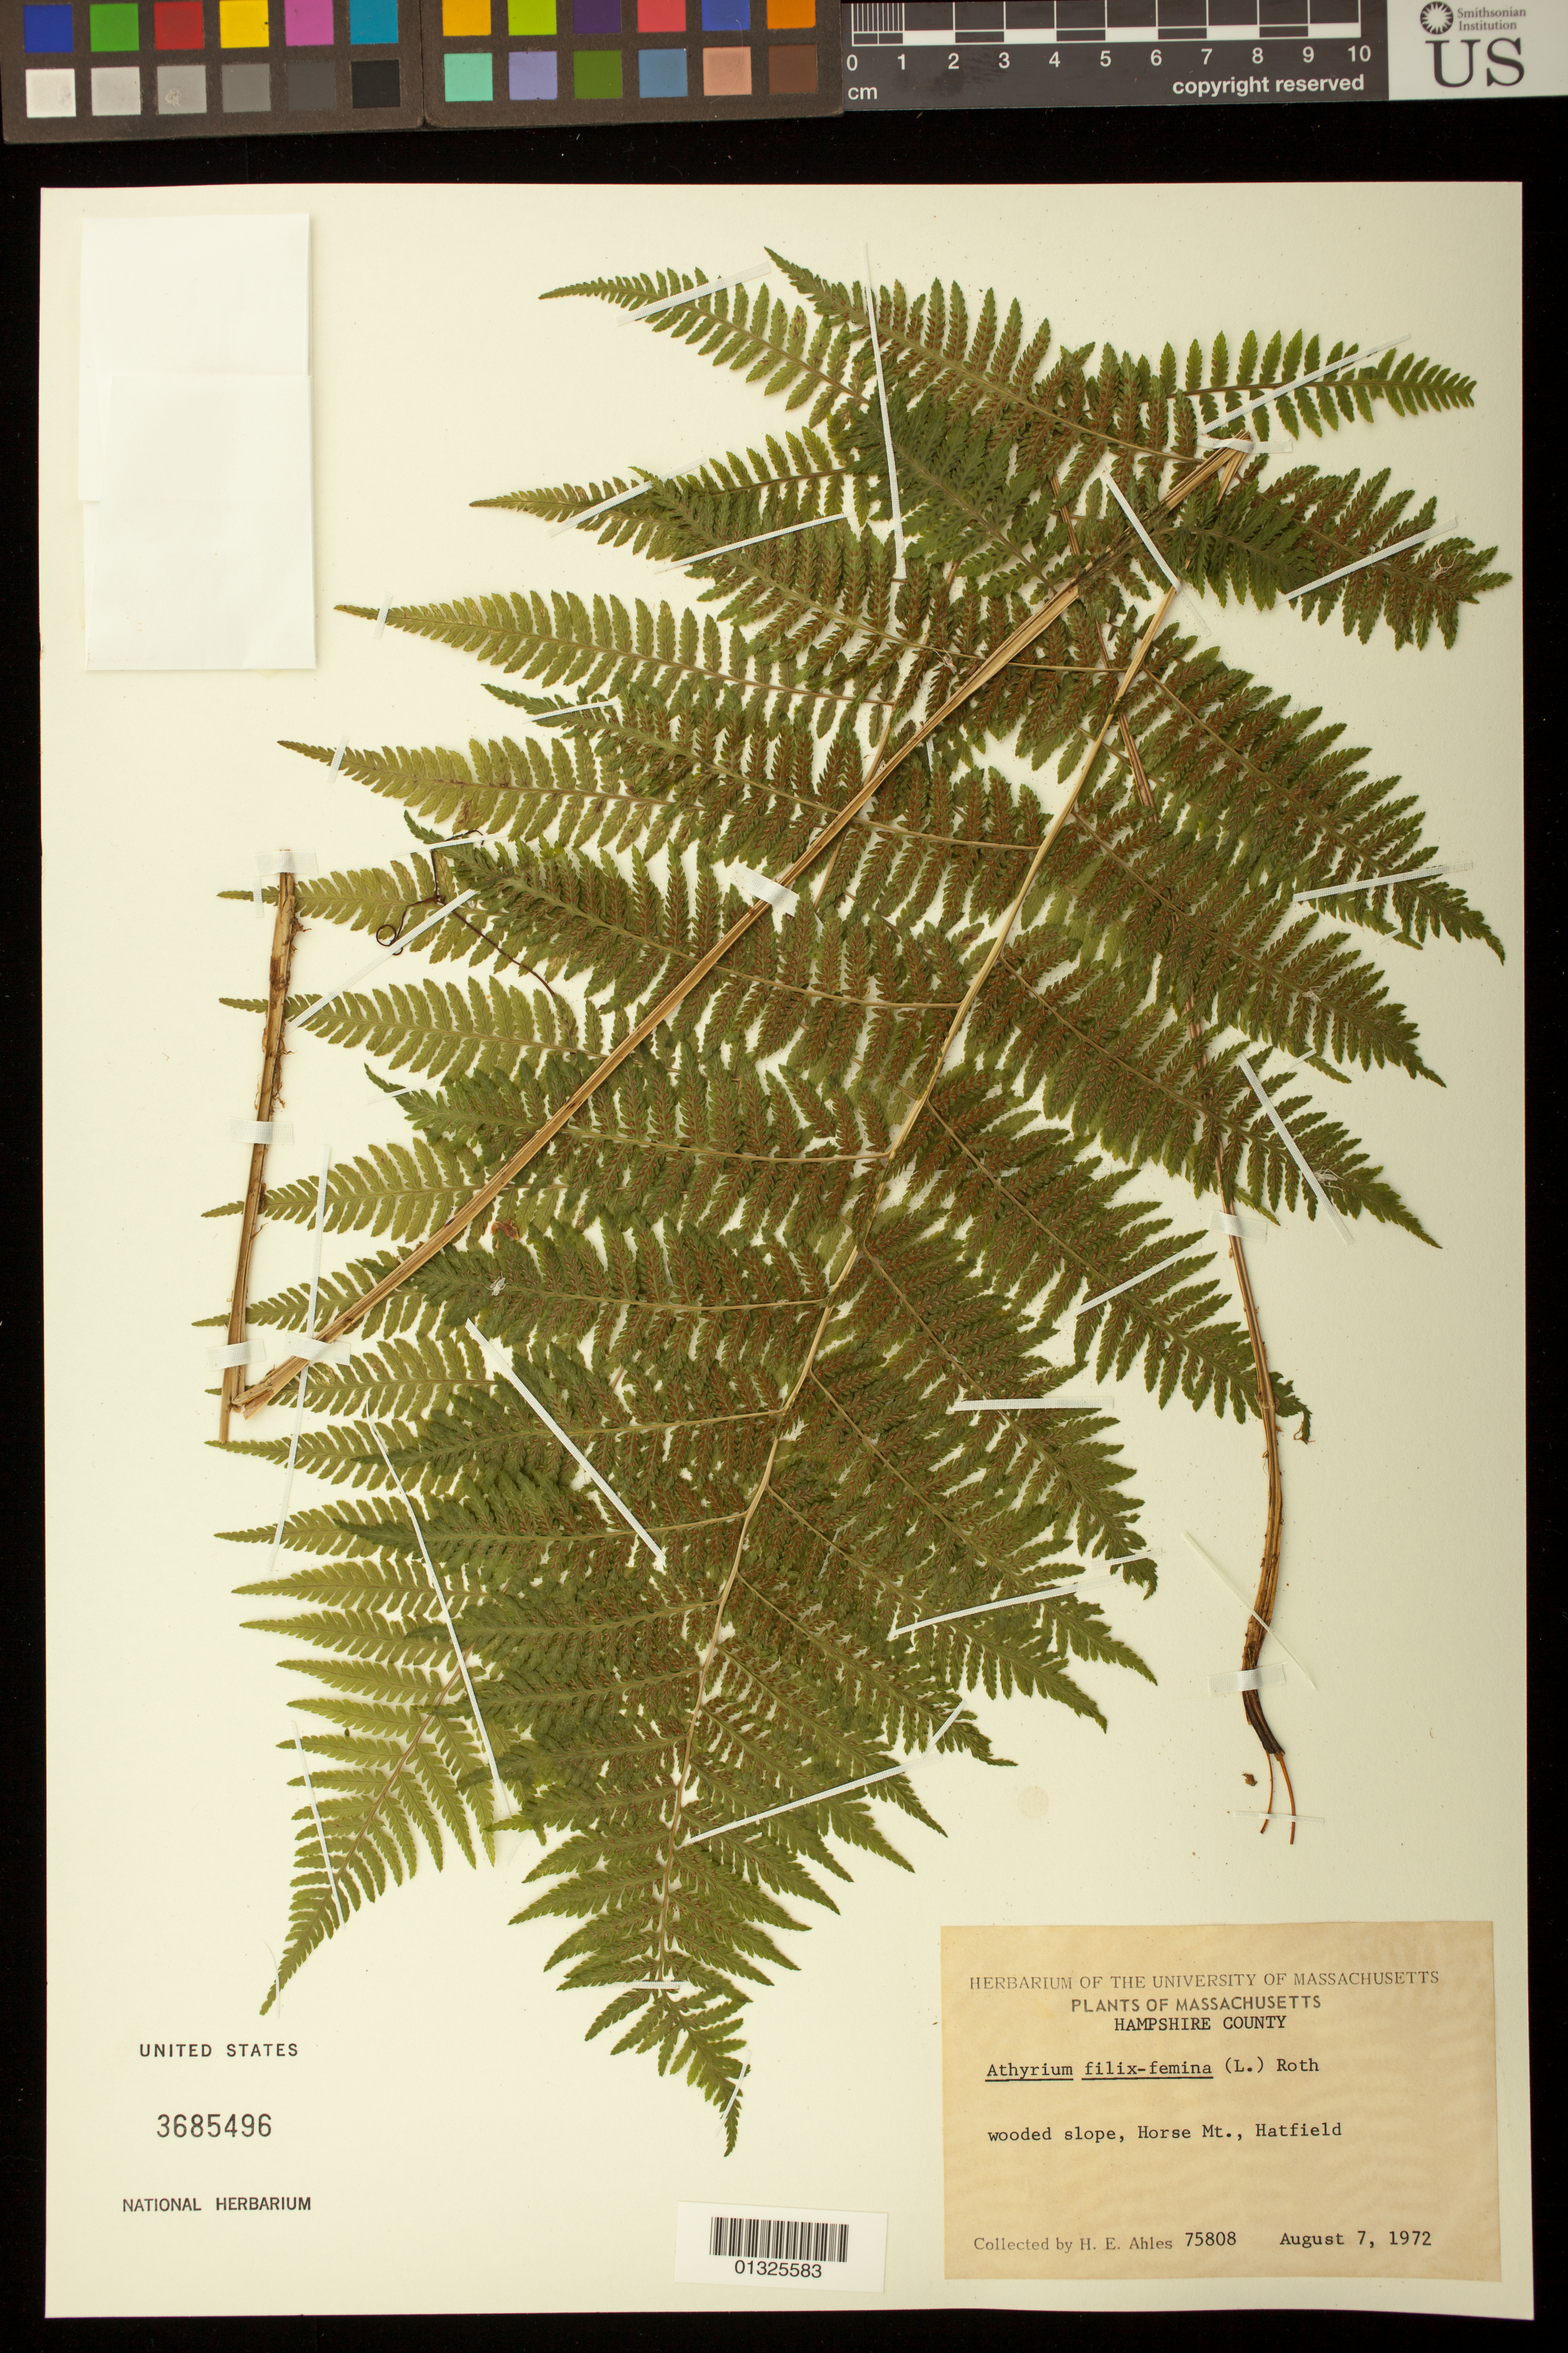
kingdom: Plantae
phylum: Tracheophyta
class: Polypodiopsida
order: Polypodiales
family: Athyriaceae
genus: Athyrium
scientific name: Athyrium filix-femina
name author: (L.) Roth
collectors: H. E. Ahles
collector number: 75808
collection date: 1972-08-07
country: United States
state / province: Massachusetts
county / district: Hampshire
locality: Horse Mt., east slope, Hatfield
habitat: wooded slope.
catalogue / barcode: US 3685496